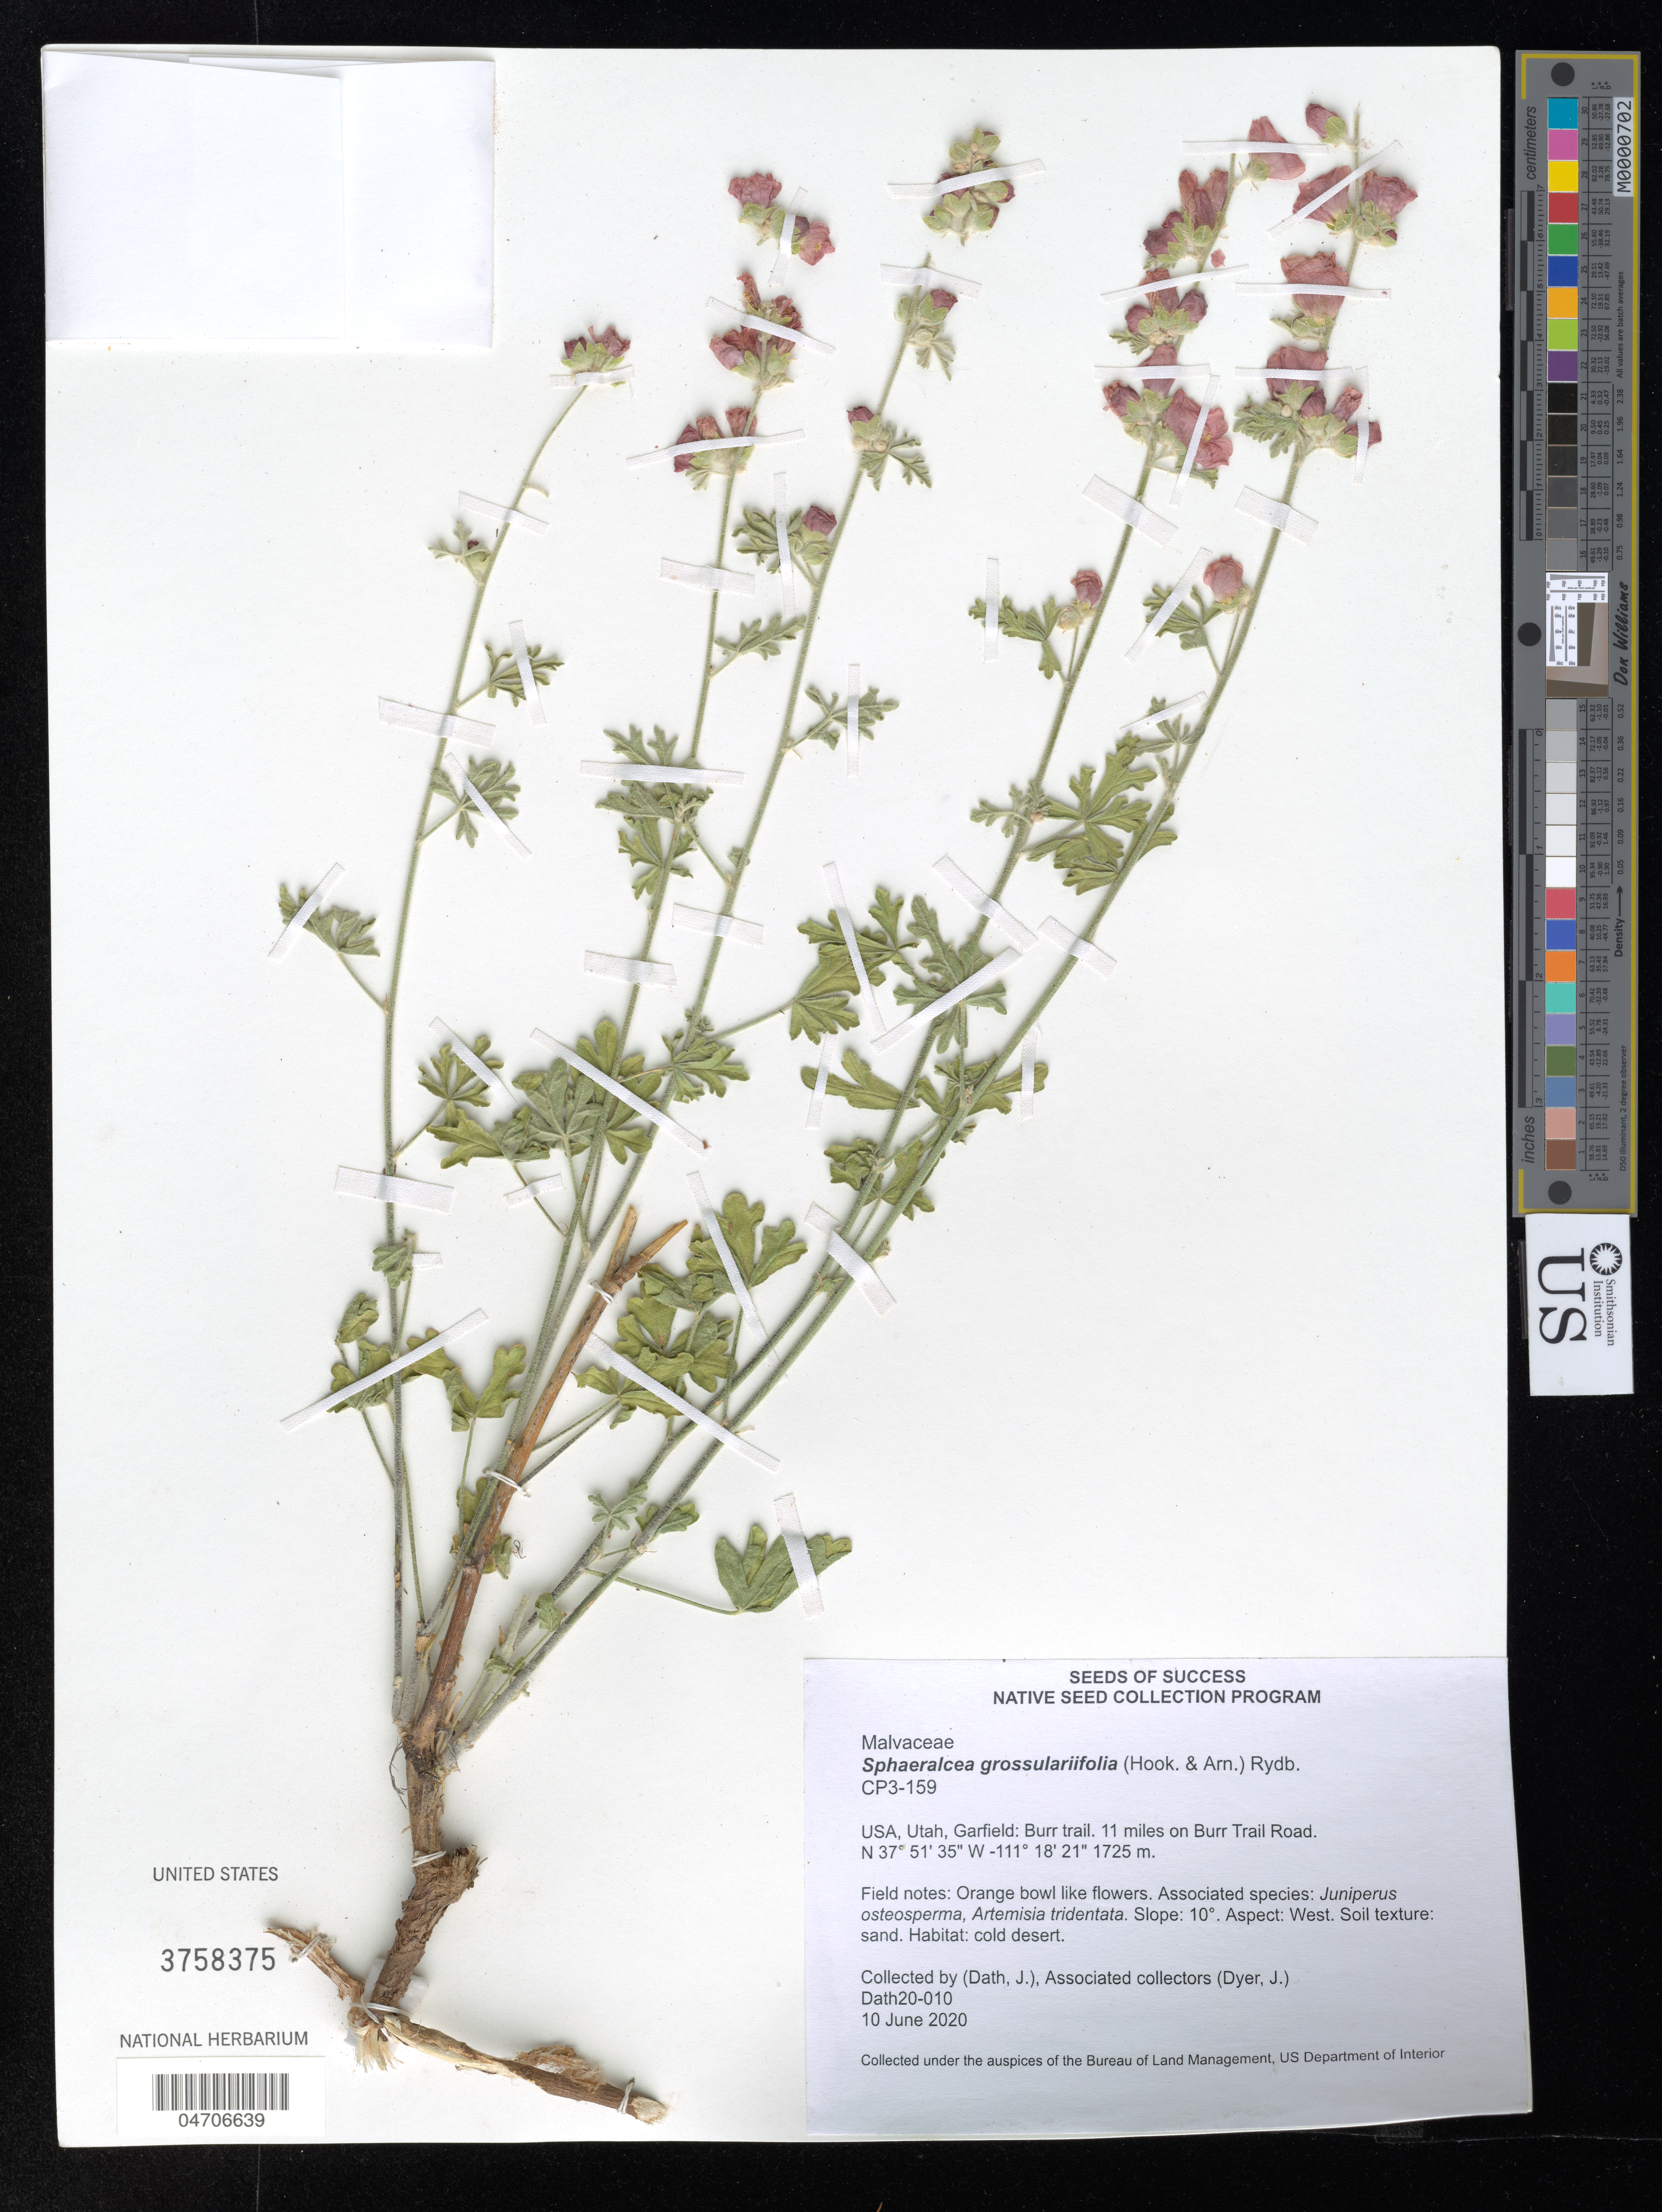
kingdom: Plantae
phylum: Tracheophyta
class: Magnoliopsida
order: Malvales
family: Malvaceae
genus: Sphaeralcea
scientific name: Sphaeralcea grossulariifolia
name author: (Hook. & Arn.) Rydb.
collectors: B. Losee & J. Dyer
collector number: COL20-010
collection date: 2020-06-10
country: United States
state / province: Utah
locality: Garfield: Burr trail. 11 miles on Burr Trail Road.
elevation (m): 1725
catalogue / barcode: US 3758375